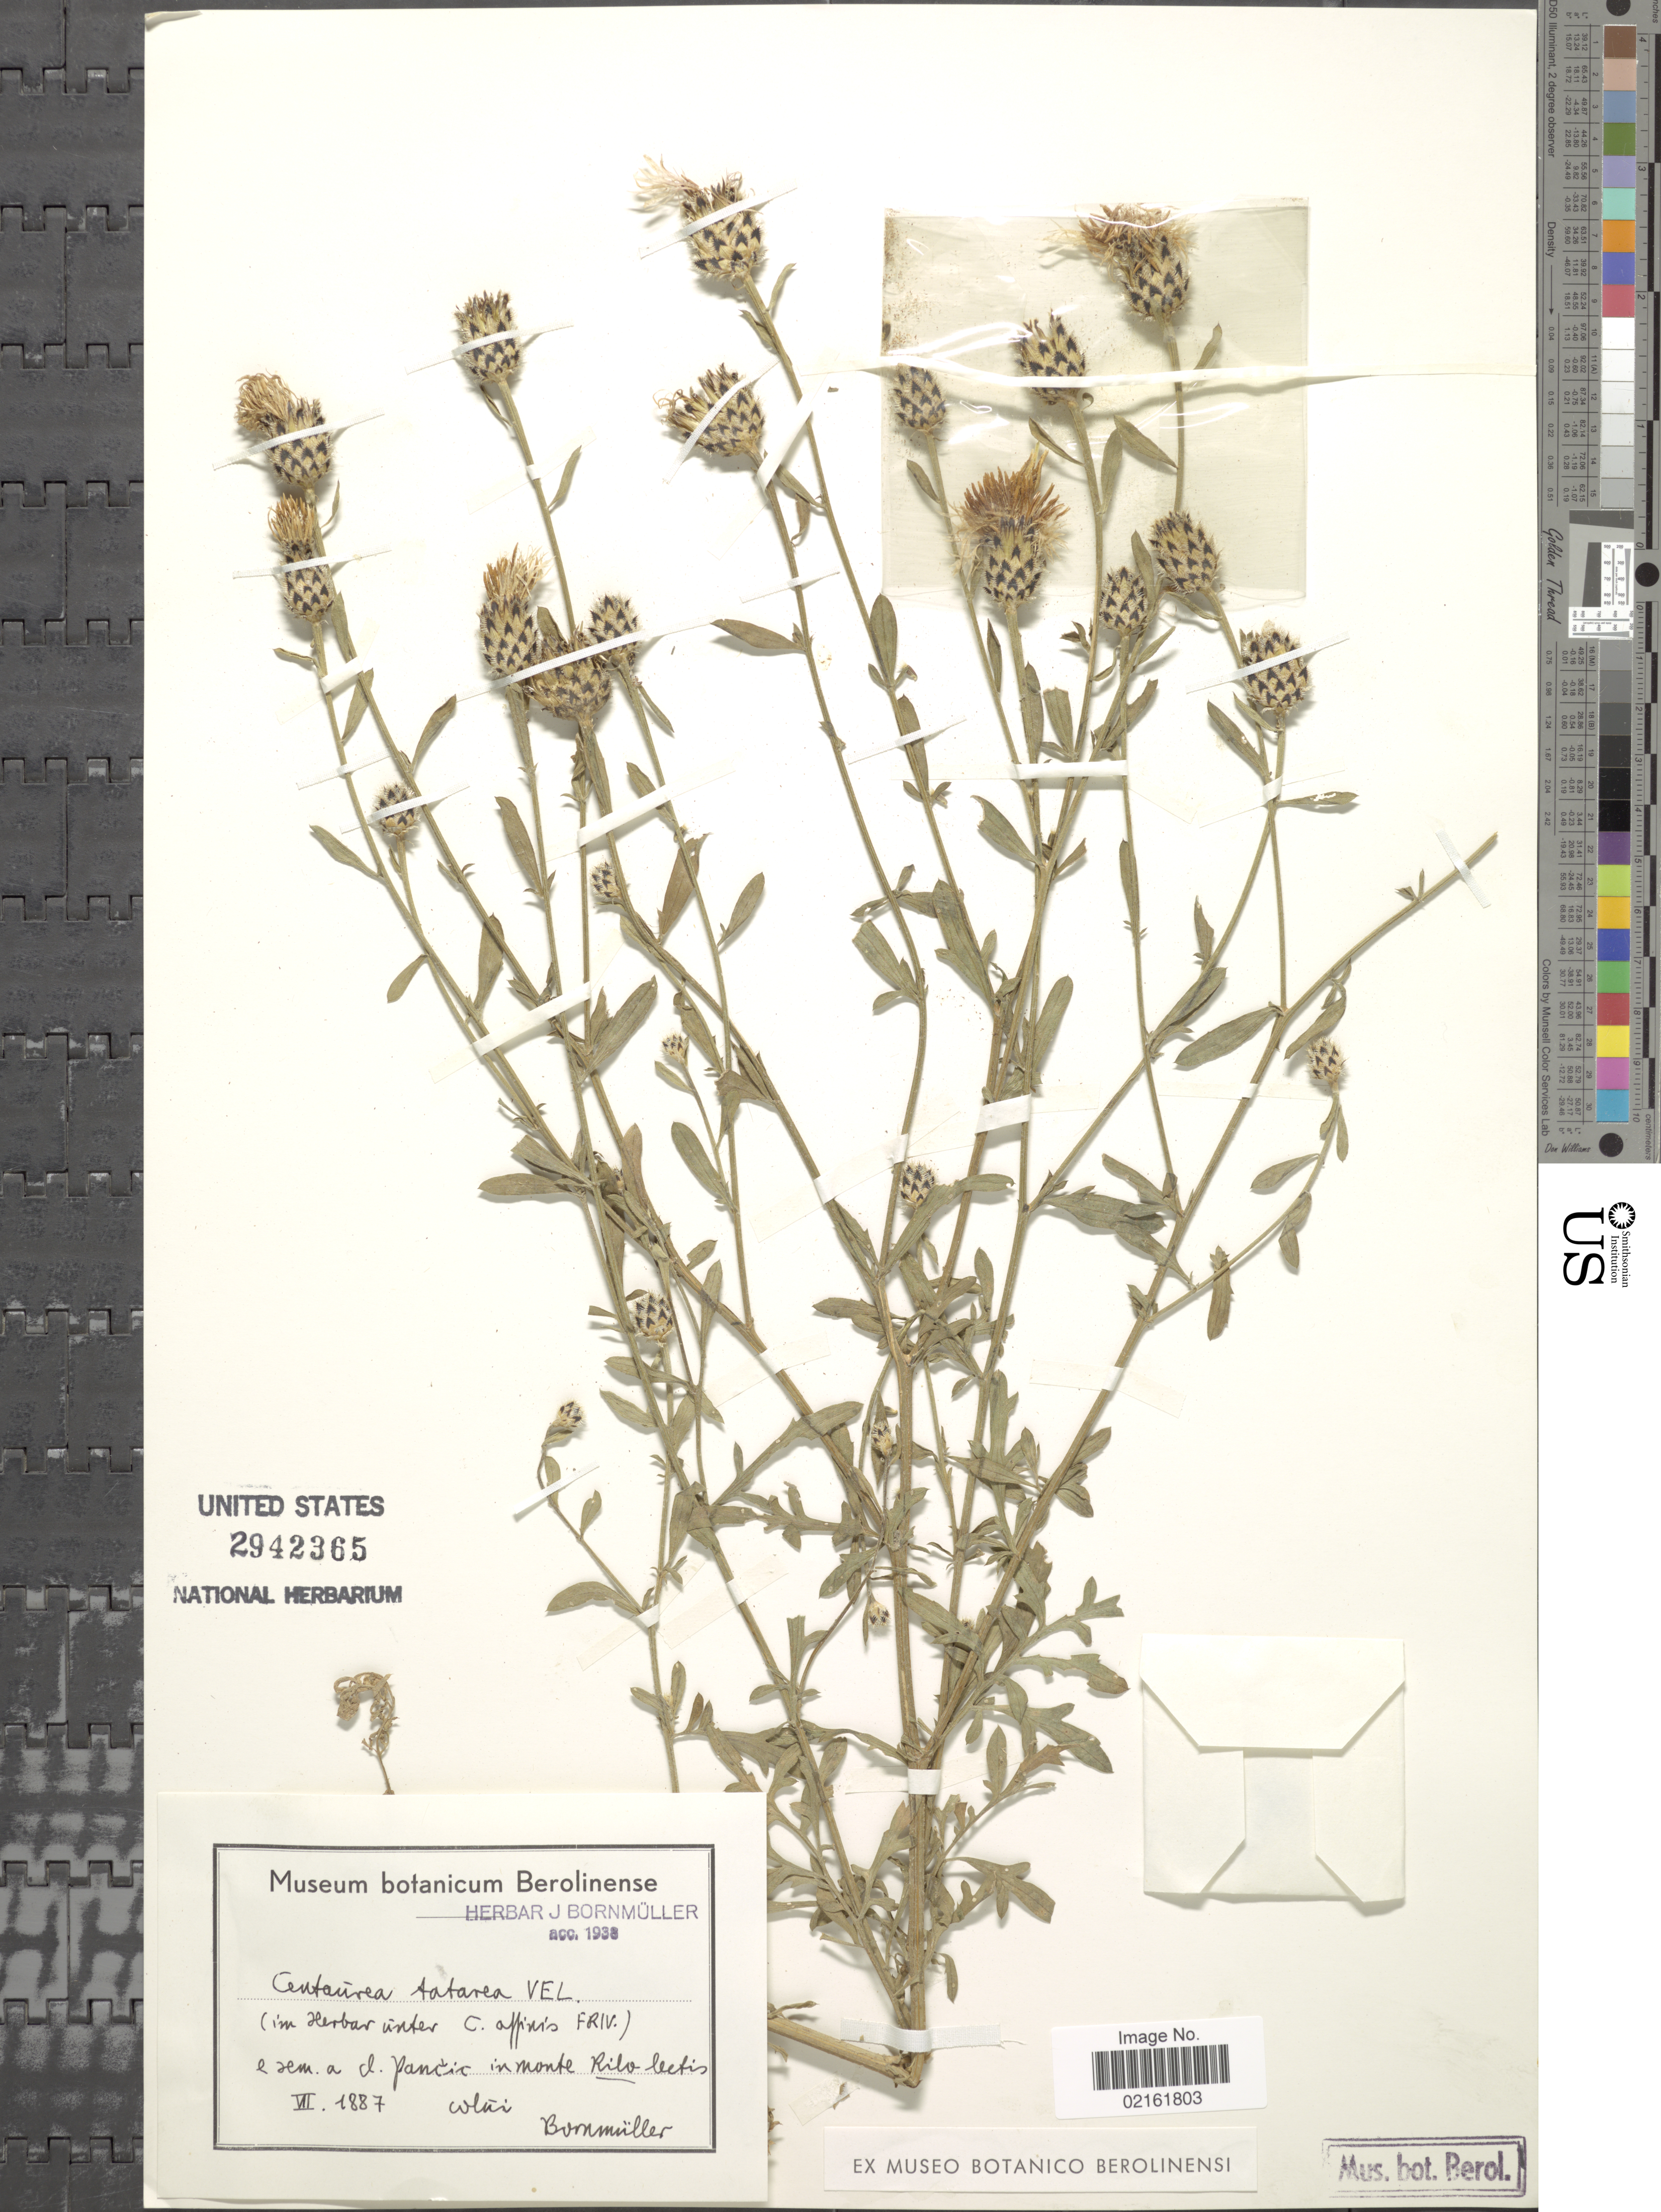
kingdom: Plantae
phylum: Tracheophyta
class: Magnoliopsida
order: Asterales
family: Asteraceae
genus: Centaurea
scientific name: Centaurea stoebe subsp. serbica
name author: (Prodan ex) Ochsmann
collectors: Bornmüller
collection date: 1887-07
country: Serbia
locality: L. hm. a cl. panic in monte Rilo leetis, Wlai [interpreted]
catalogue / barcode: US 2942365